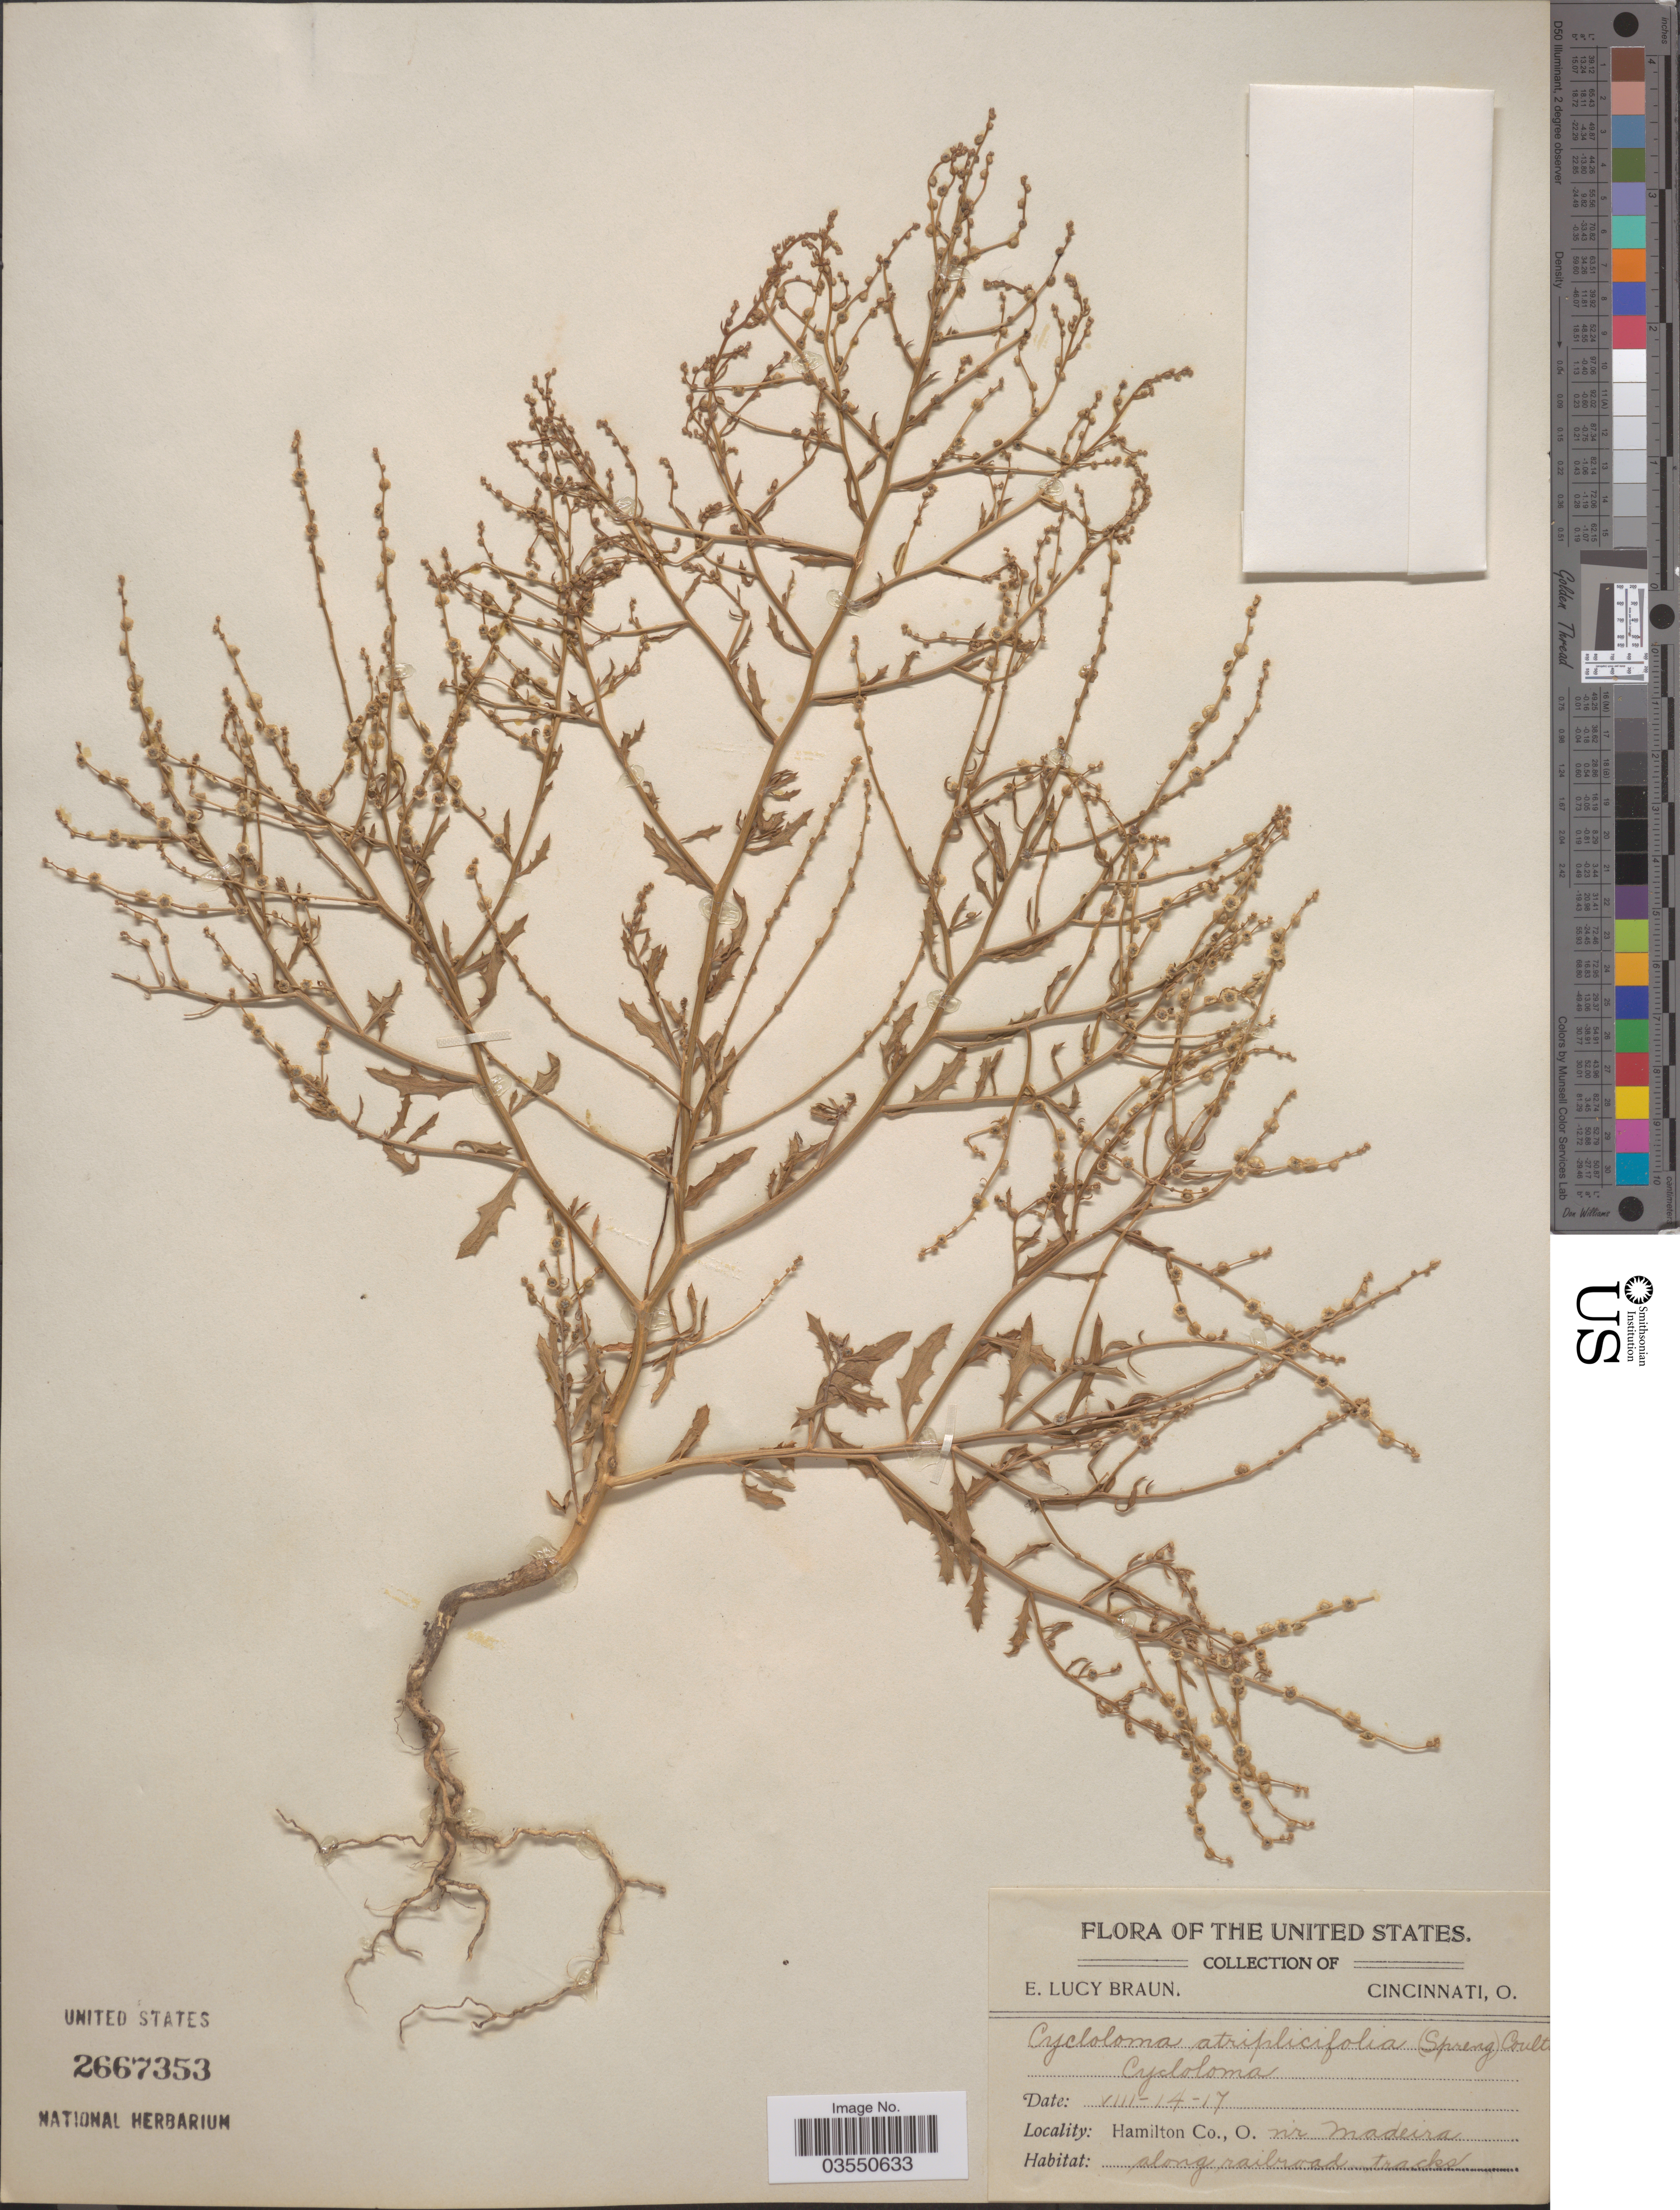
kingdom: Plantae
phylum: Tracheophyta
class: Magnoliopsida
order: Caryophyllales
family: Amaranthaceae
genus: Dysphania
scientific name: Dysphania atriplicifolia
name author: (Spreng.) G. Kadereit et al.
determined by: U.S. National Herbarium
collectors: E. L. Braun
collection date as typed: Transcribed d/m/y: 14/8/17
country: United States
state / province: Ohio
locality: Hamilton Co., n'r Madeira along railroad tracks.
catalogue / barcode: US 2667353